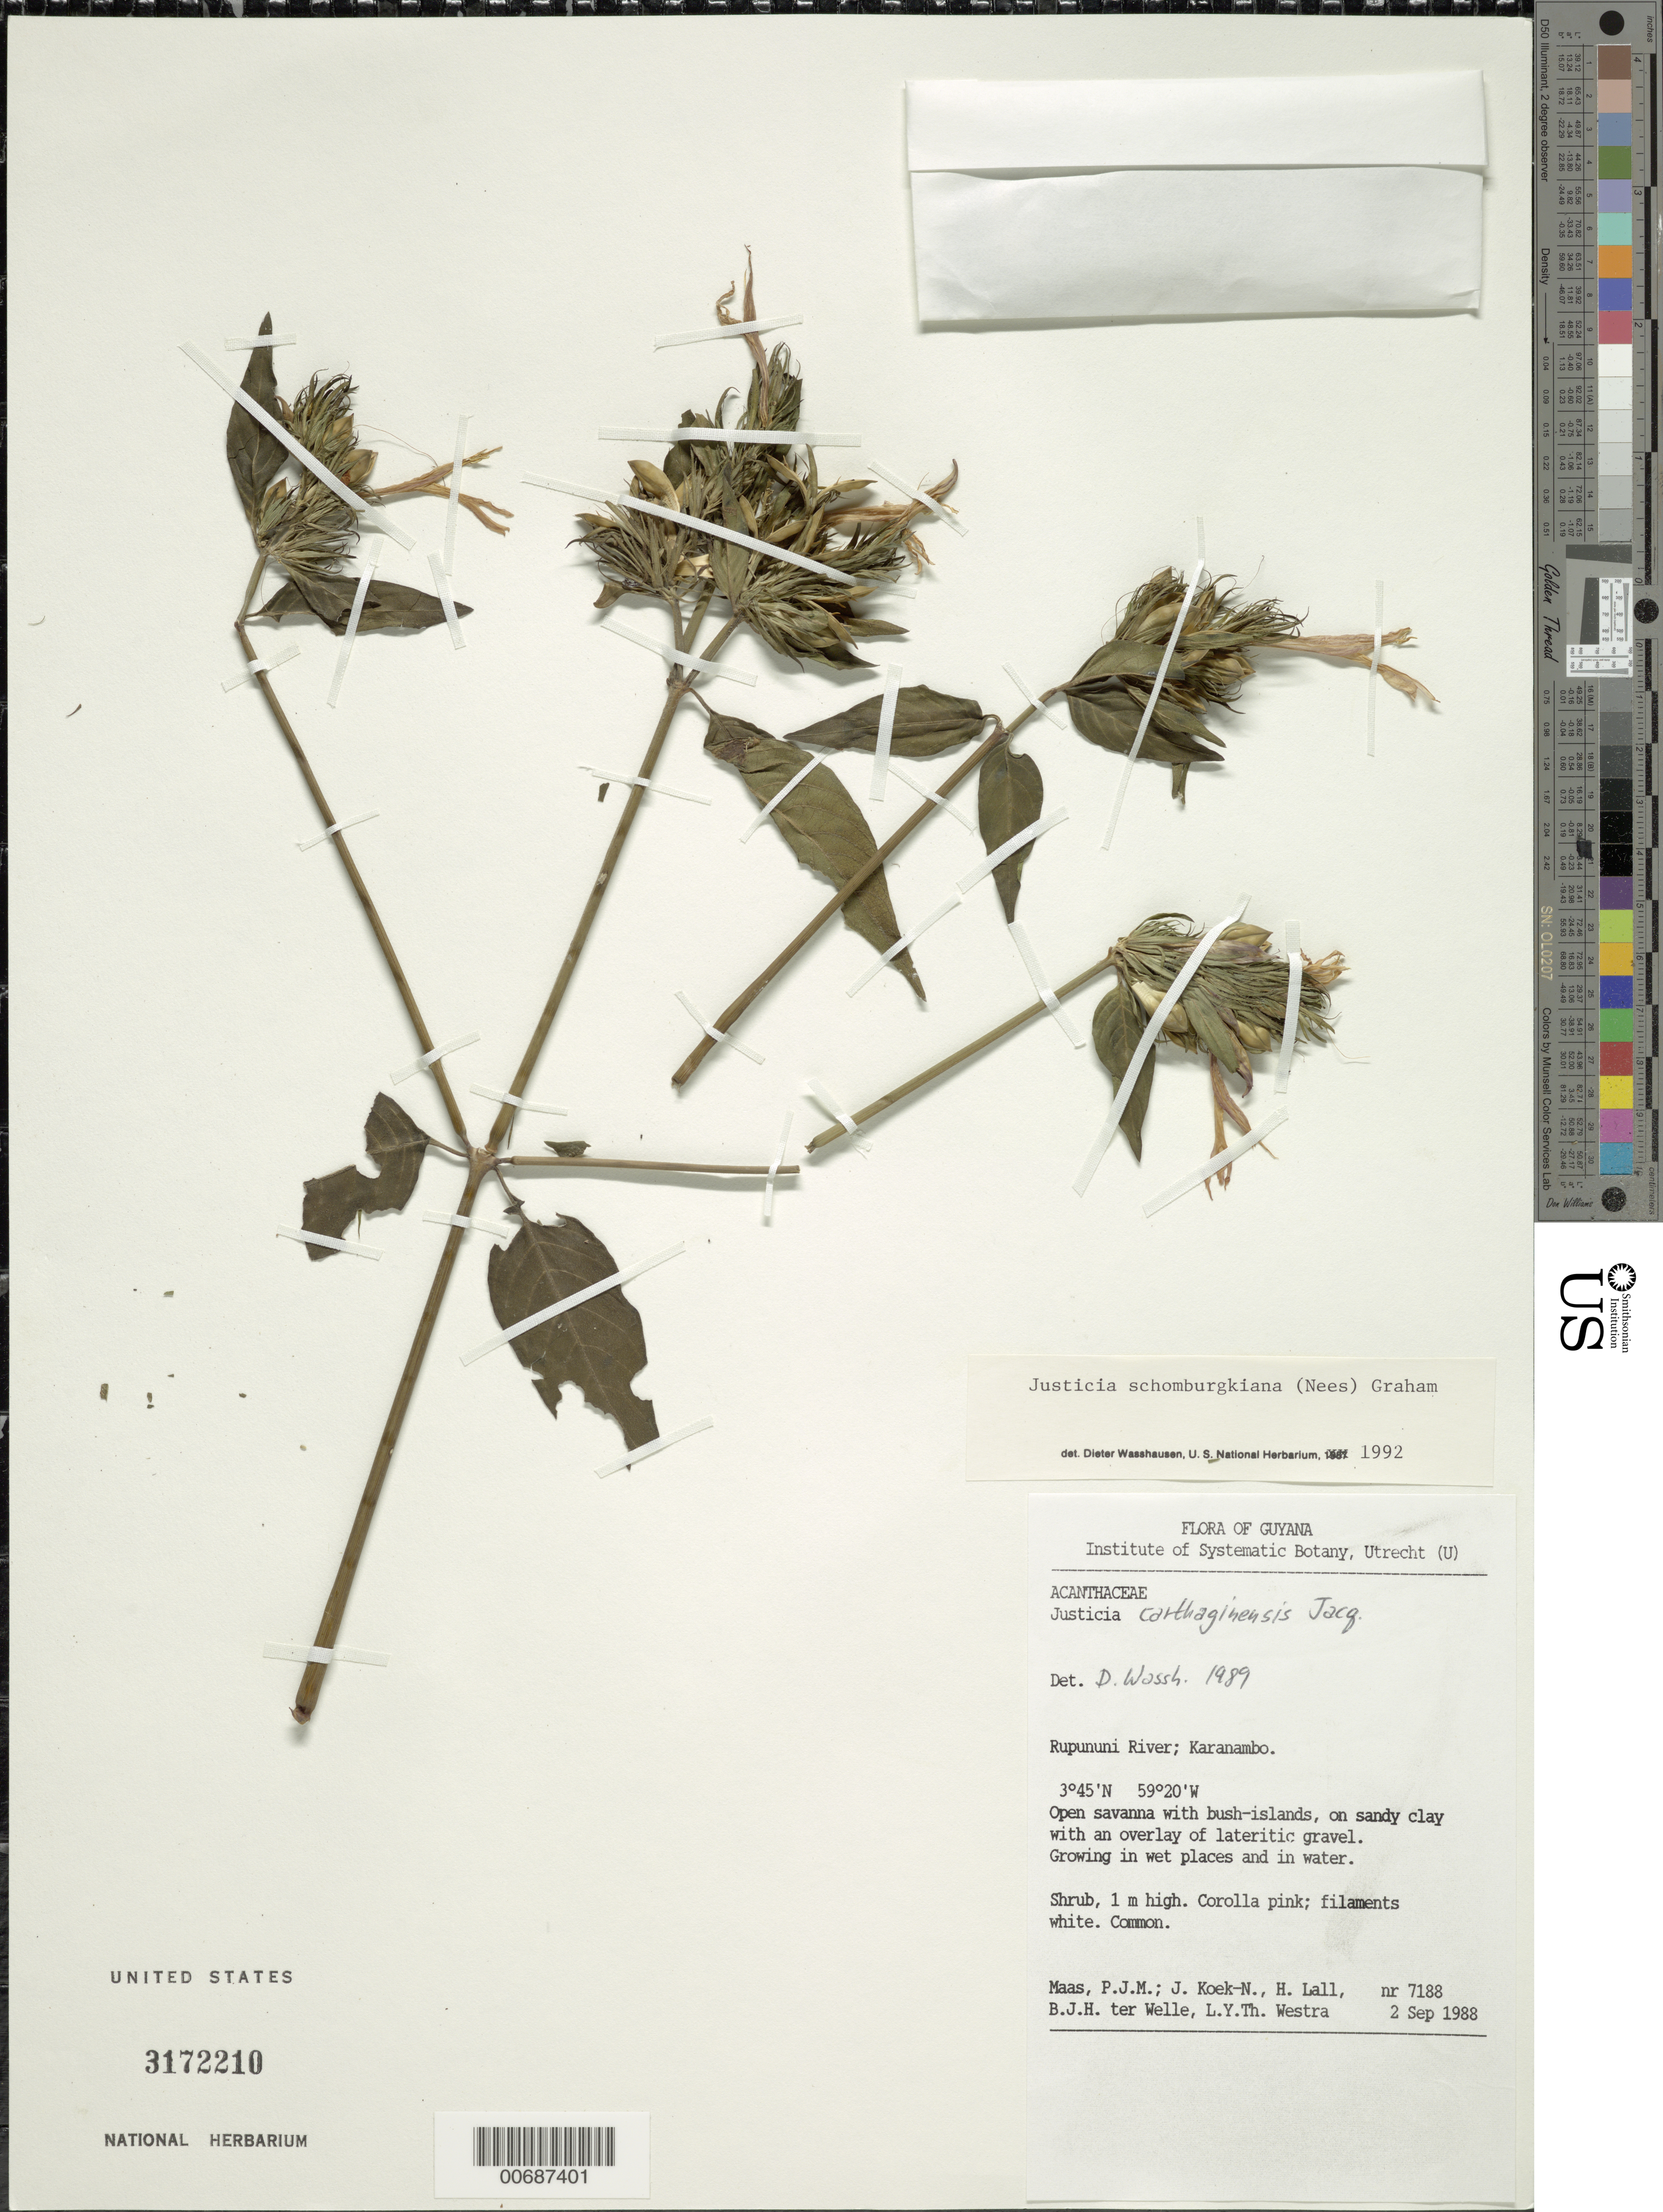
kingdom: Plantae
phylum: Tracheophyta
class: Magnoliopsida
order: Lamiales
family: Acanthaceae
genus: Justicia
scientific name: Justicia schomburgkiana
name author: (Nees) V.A.W. Graham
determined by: Wasshausen, Dieter C., (BOT), Smithsonian Institution - National Museum of Natural History (UNITED STATES)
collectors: P. Maas, J. Koek-Noorman, H. Lall, B. Welle & L. Y. T. Westra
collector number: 7188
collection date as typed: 2-Sep-88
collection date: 1988-09-02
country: Guyana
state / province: U. Takutu-U. Essequibo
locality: Karanambo, Rupununi River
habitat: Open savanna with bush island, on sandy clay with anoverlay of lateritic gravel. Growing in wet places and in water.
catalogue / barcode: US 3172210